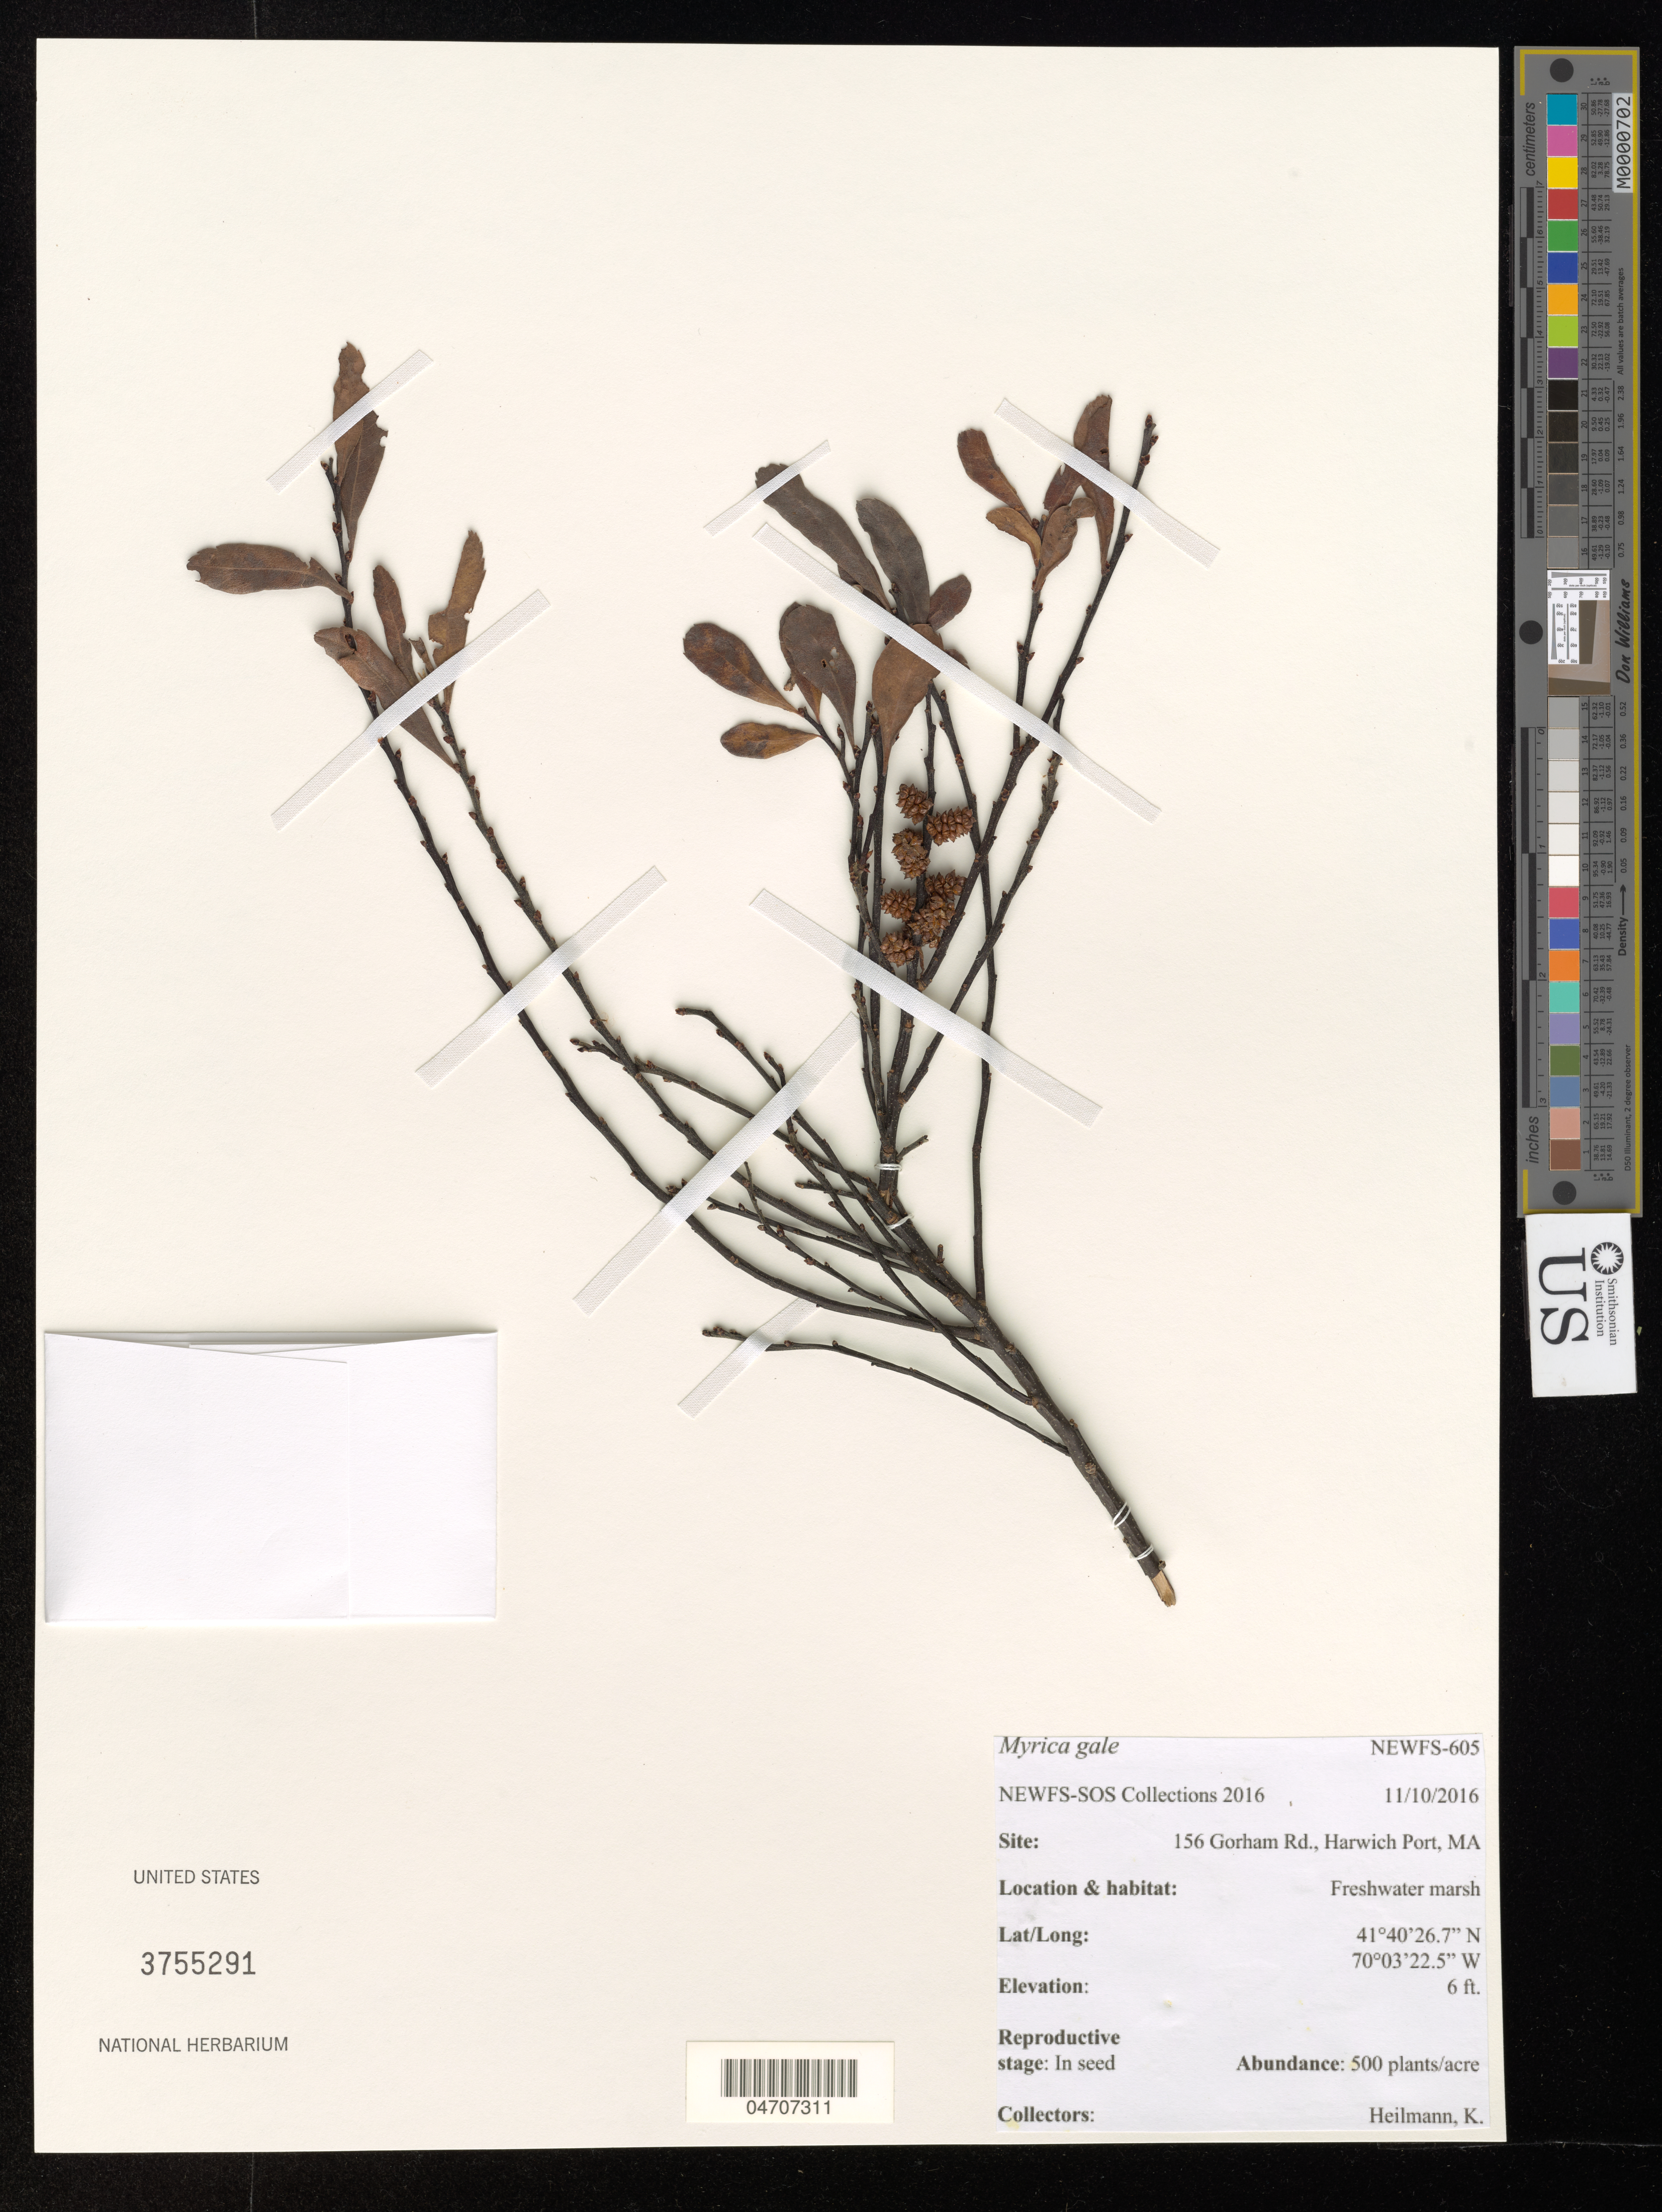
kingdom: Plantae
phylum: Tracheophyta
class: Magnoliopsida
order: Fagales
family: Myricaceae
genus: Myrica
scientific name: Myrica gale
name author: L.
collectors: K. Heilmann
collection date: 2016-11-10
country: United States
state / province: Massachusetts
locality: Site: 156 Gorham Rd., Harwich Port, MA.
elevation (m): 2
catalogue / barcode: US 3755291